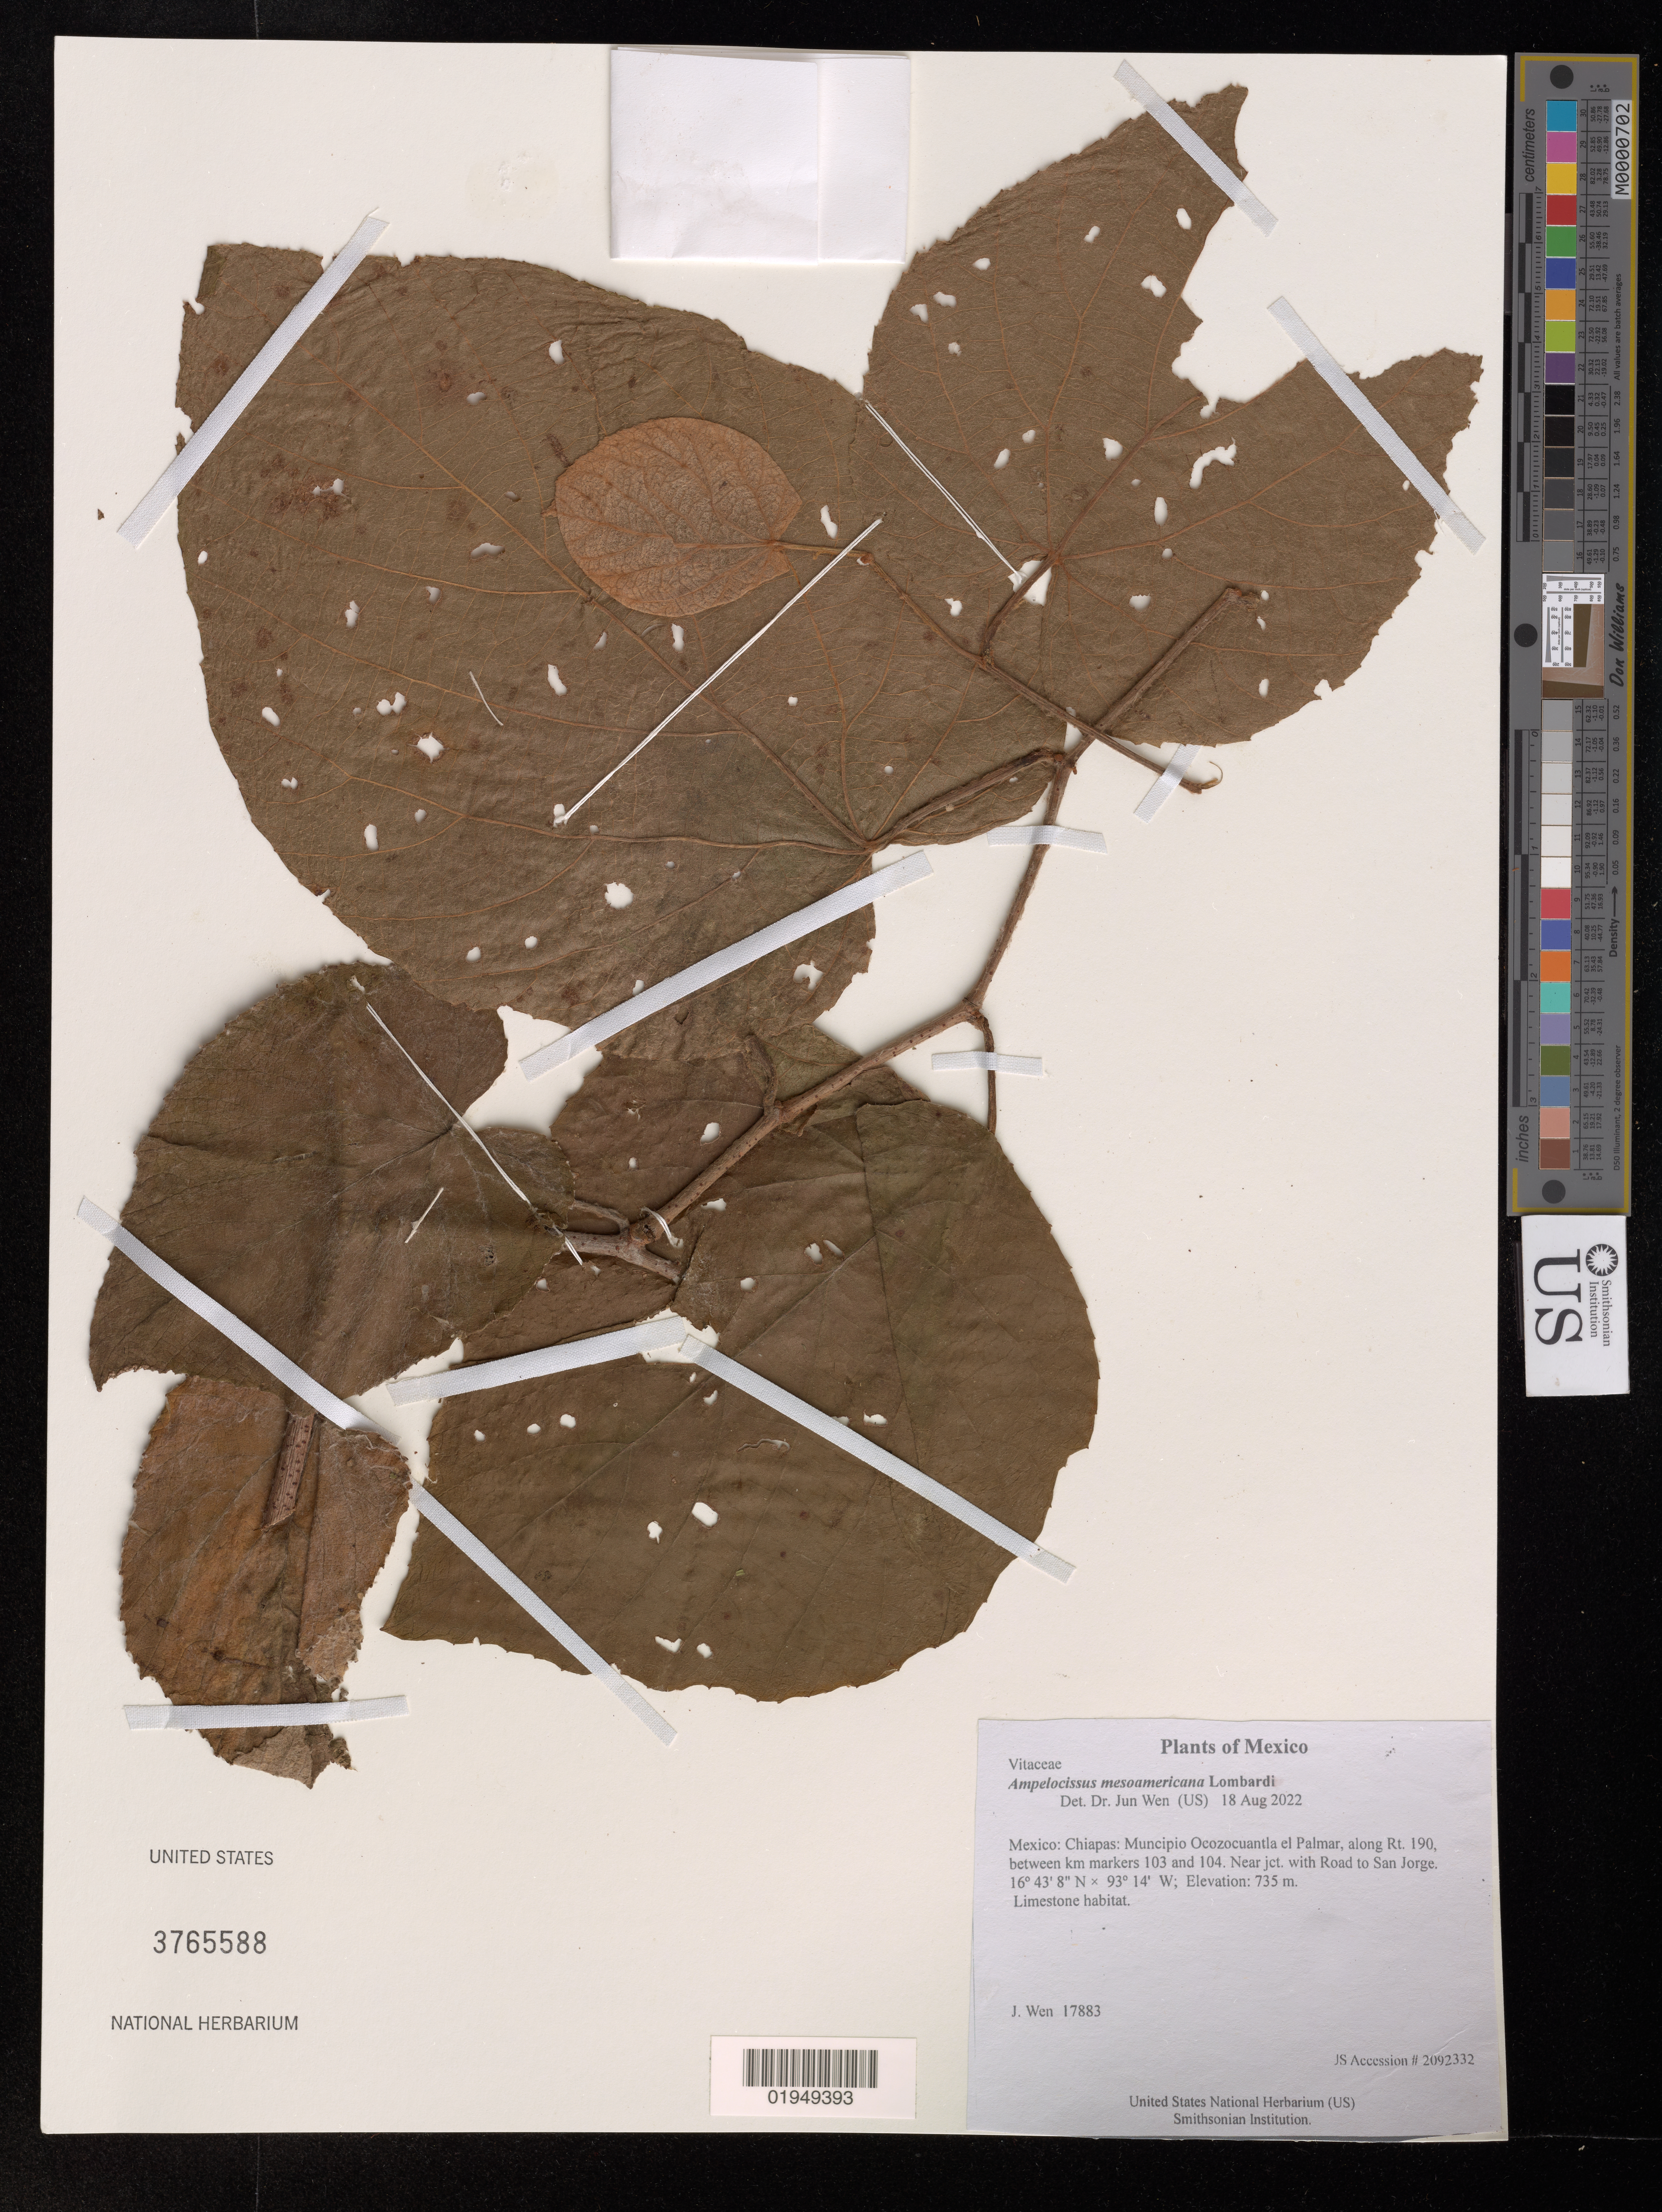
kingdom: Plantae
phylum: Tracheophyta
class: Magnoliopsida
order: Vitales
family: Vitaceae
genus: Ampelocissus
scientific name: Ampelocissus mesoamericana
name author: Lombardi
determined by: Wen, Jun, (BOT), Smithsonian Institution - National Museum of Natural History (UNITED STATES)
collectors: J. Wen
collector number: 17883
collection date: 2022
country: Mexico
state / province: Chiapas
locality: Muncipio Ocozocuantla el Palmar, along Rt. 190, between km markers 103 and 104. Near jct. with Road to San Jorge.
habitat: Limestone habitat.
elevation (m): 735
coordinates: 16 438 N, 93 14 W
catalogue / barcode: US 3765588